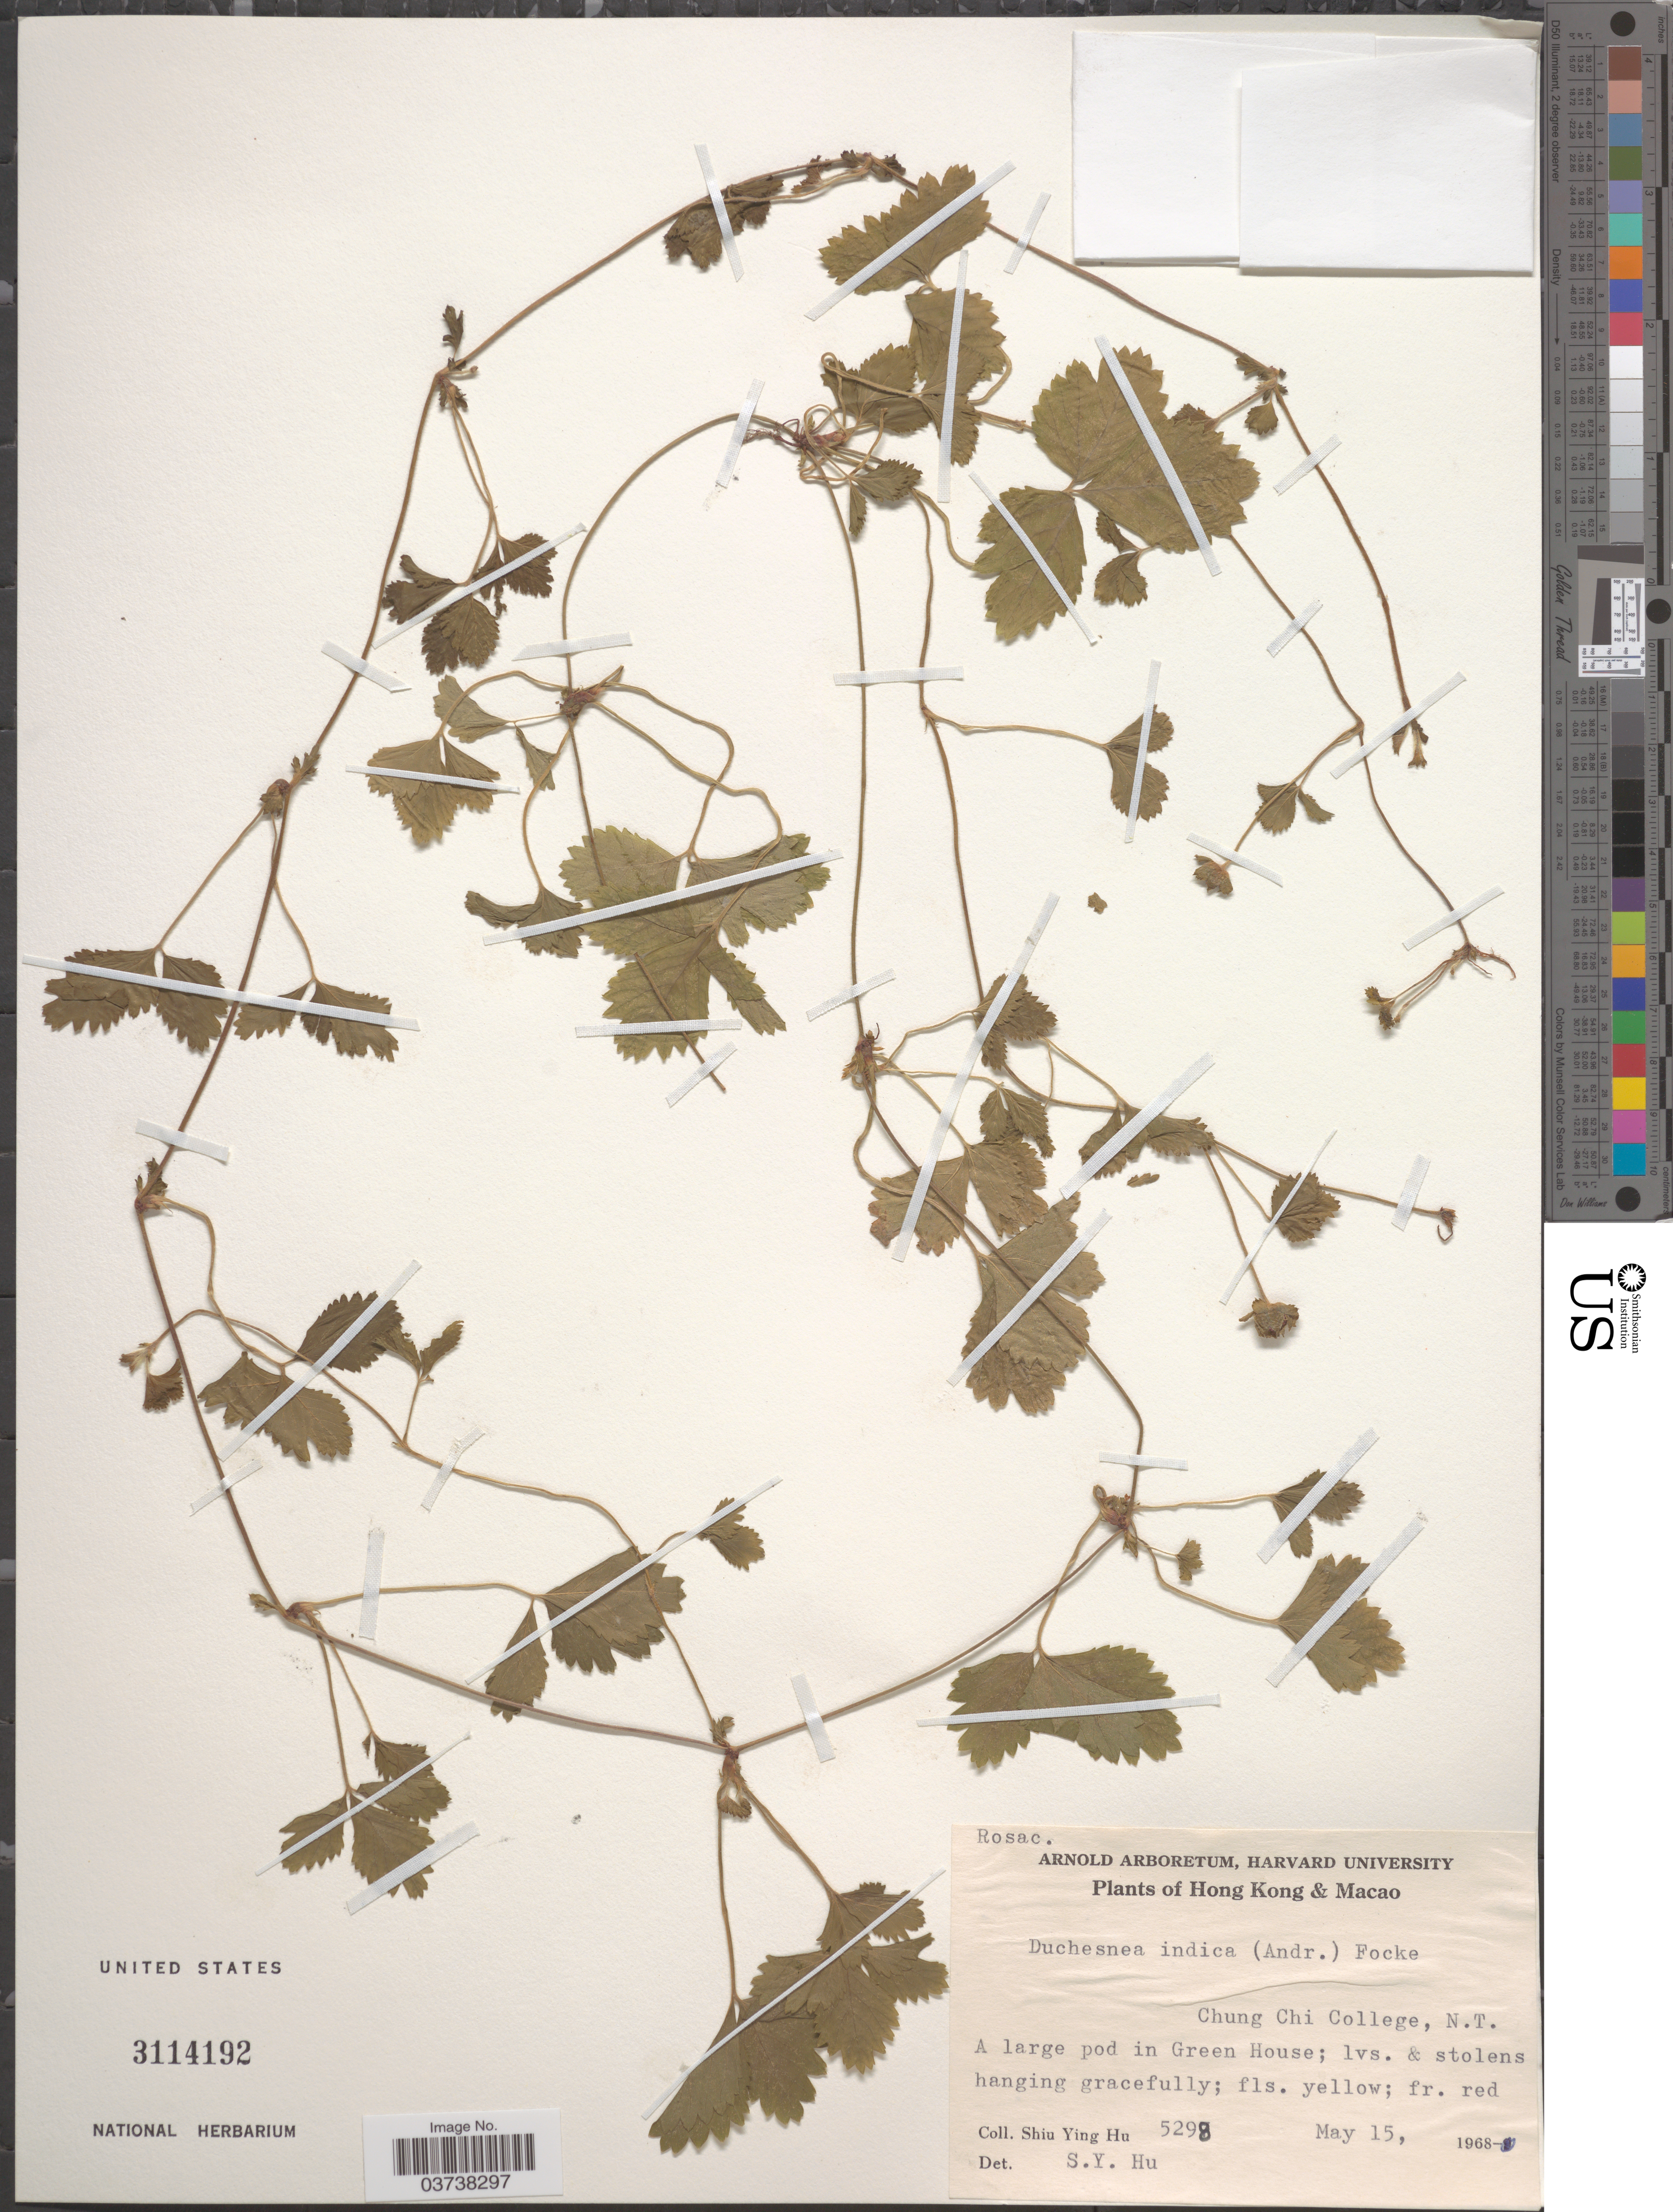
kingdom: Plantae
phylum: Tracheophyta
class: Magnoliopsida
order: Rosales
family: Rosaceae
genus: Potentilla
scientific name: Potentilla indica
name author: (Andrews) Th. Wolf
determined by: Strong, Mark T., (BOT), Smithsonian Institution - National Museum of Natural History (UNITED STATES)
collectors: S. Y. Hu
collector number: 5298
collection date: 1968-05-15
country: China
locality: Hong Kong & Macao. Chung Chi College, N.T. A large pod in Green House.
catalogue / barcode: US 3114192